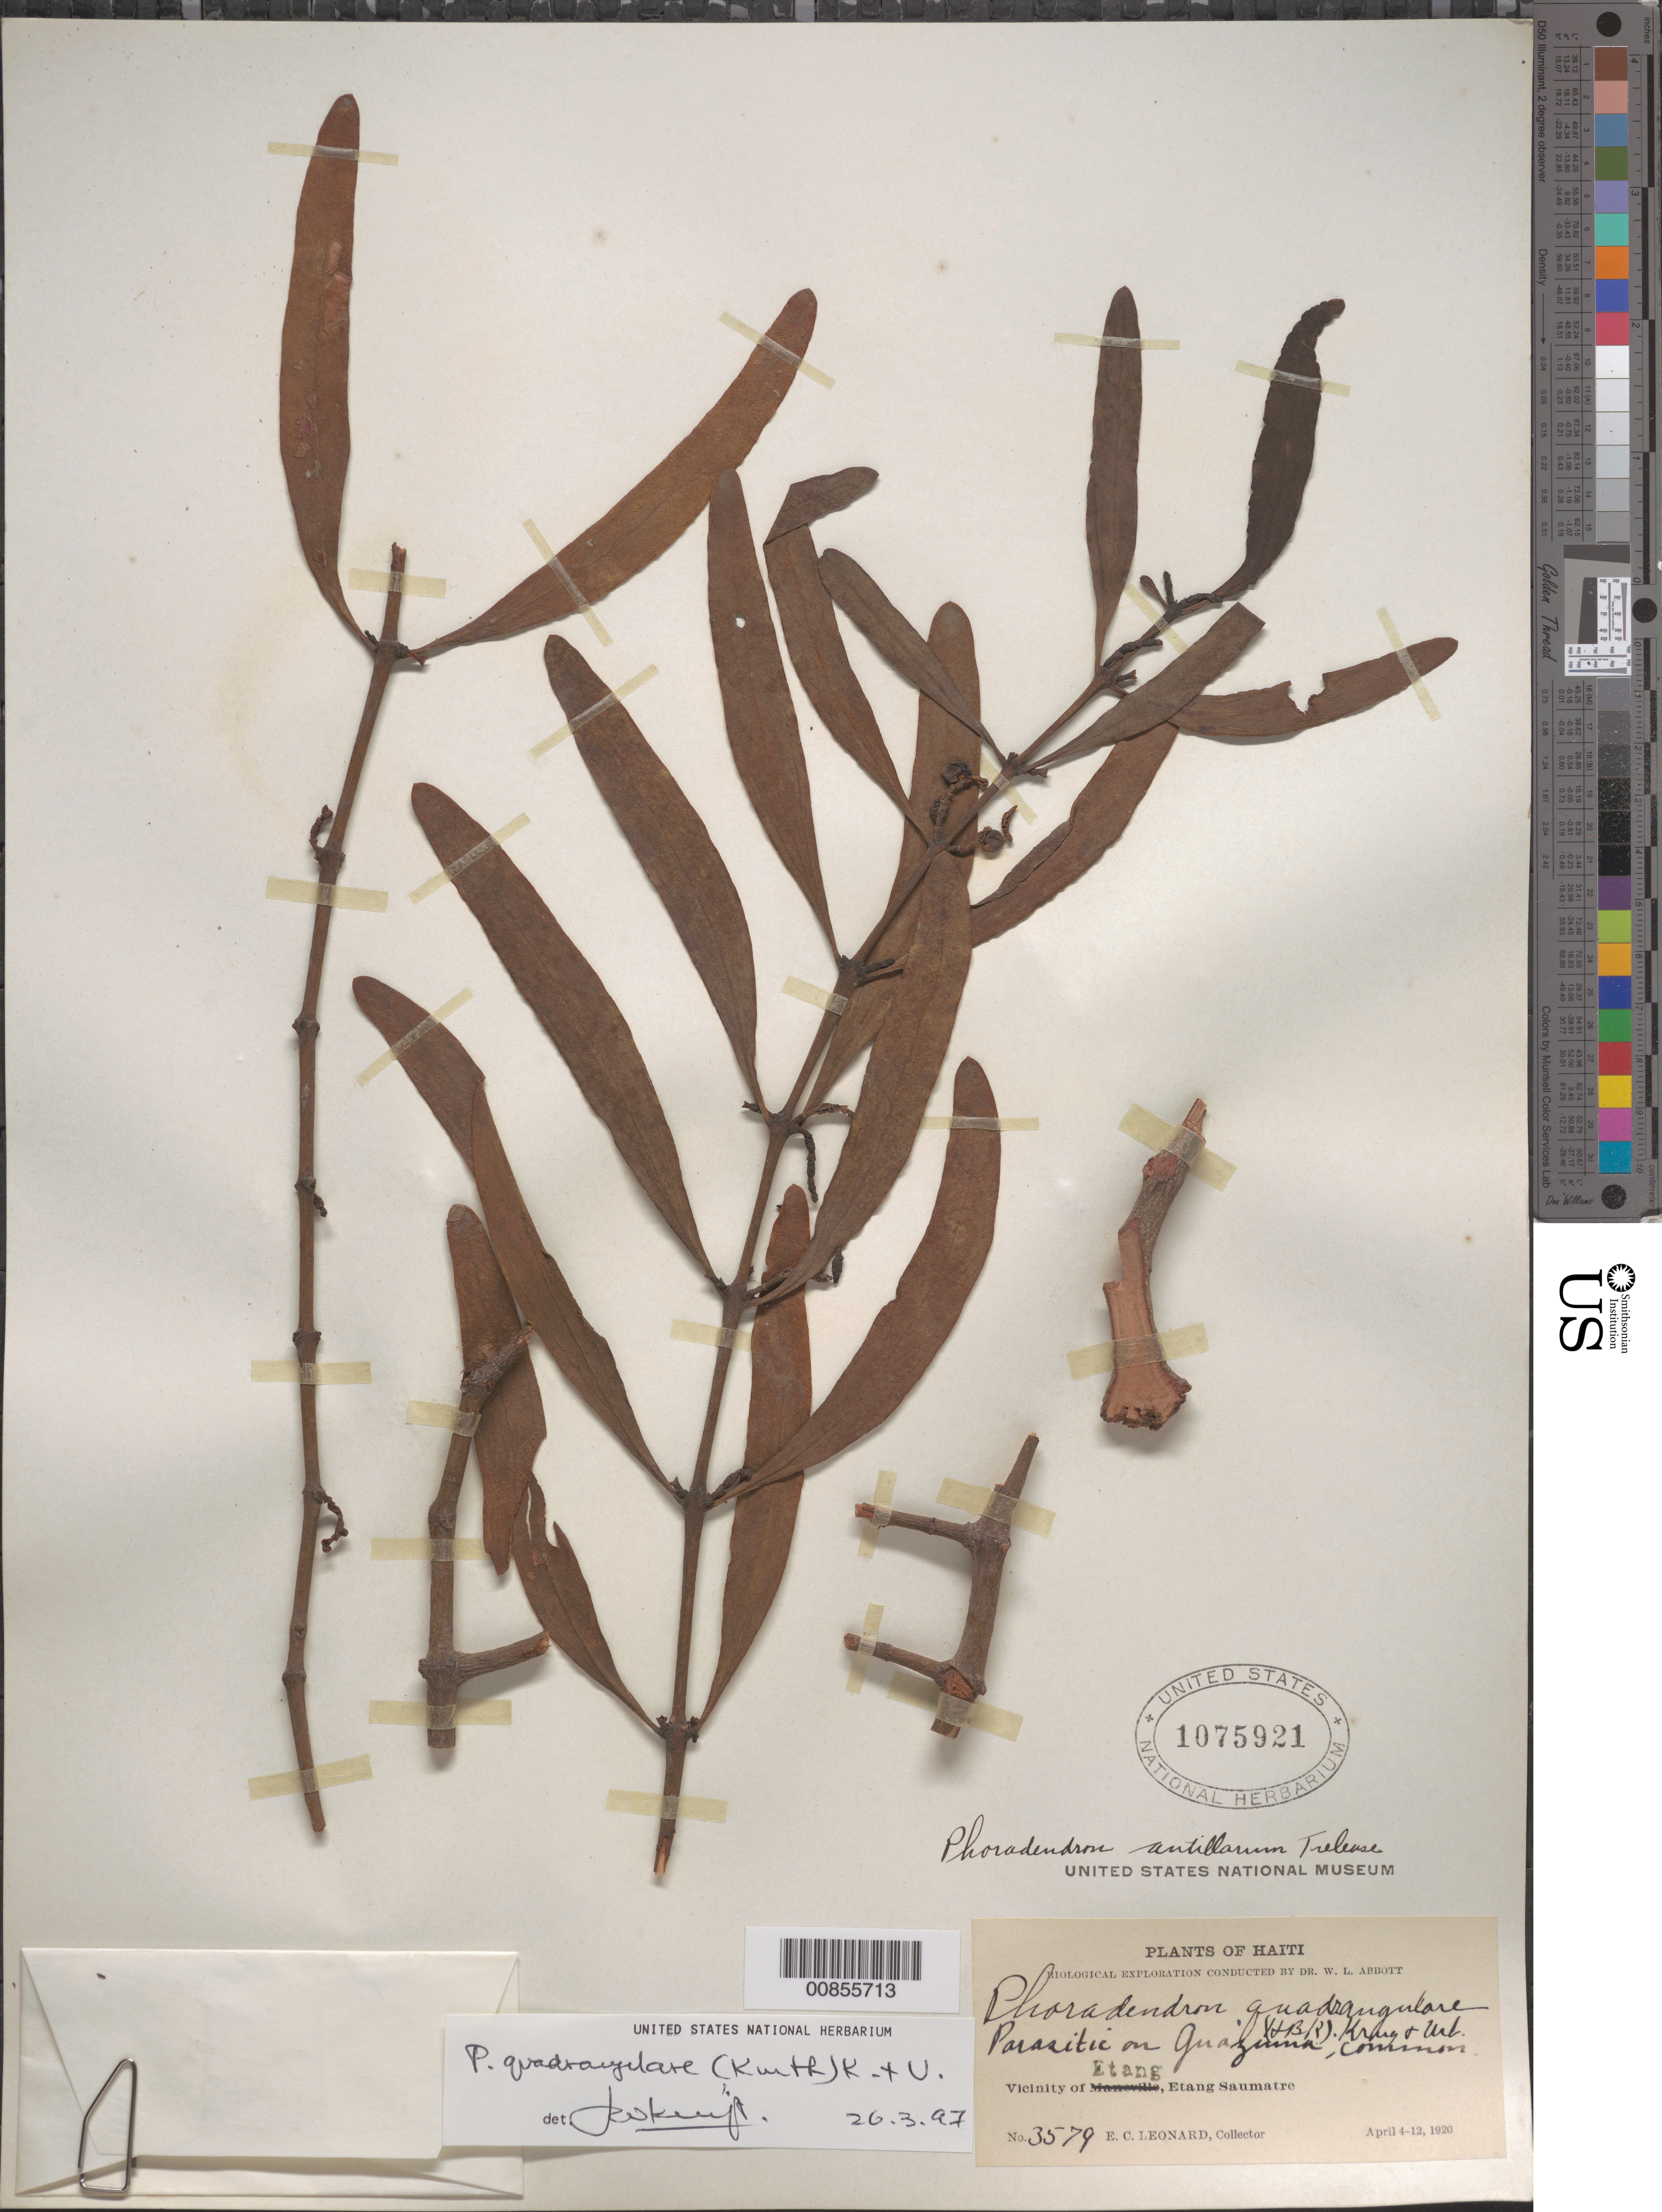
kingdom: Plantae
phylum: Tracheophyta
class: Magnoliopsida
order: Santalales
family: Viscaceae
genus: Phoradendron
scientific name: Phoradendron quadrangulare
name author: (Kunth) Griseb.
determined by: Kuijt, Job, (CANADA)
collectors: E. C. Leonard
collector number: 3579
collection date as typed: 04 Apr 1920 to 12 Apr 1920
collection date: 1920-04-04/1920-04-12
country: Haiti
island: Hispaniola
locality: Vicinity of Etang, Etang Saumatre.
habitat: On Guazuma.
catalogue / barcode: US 1075921